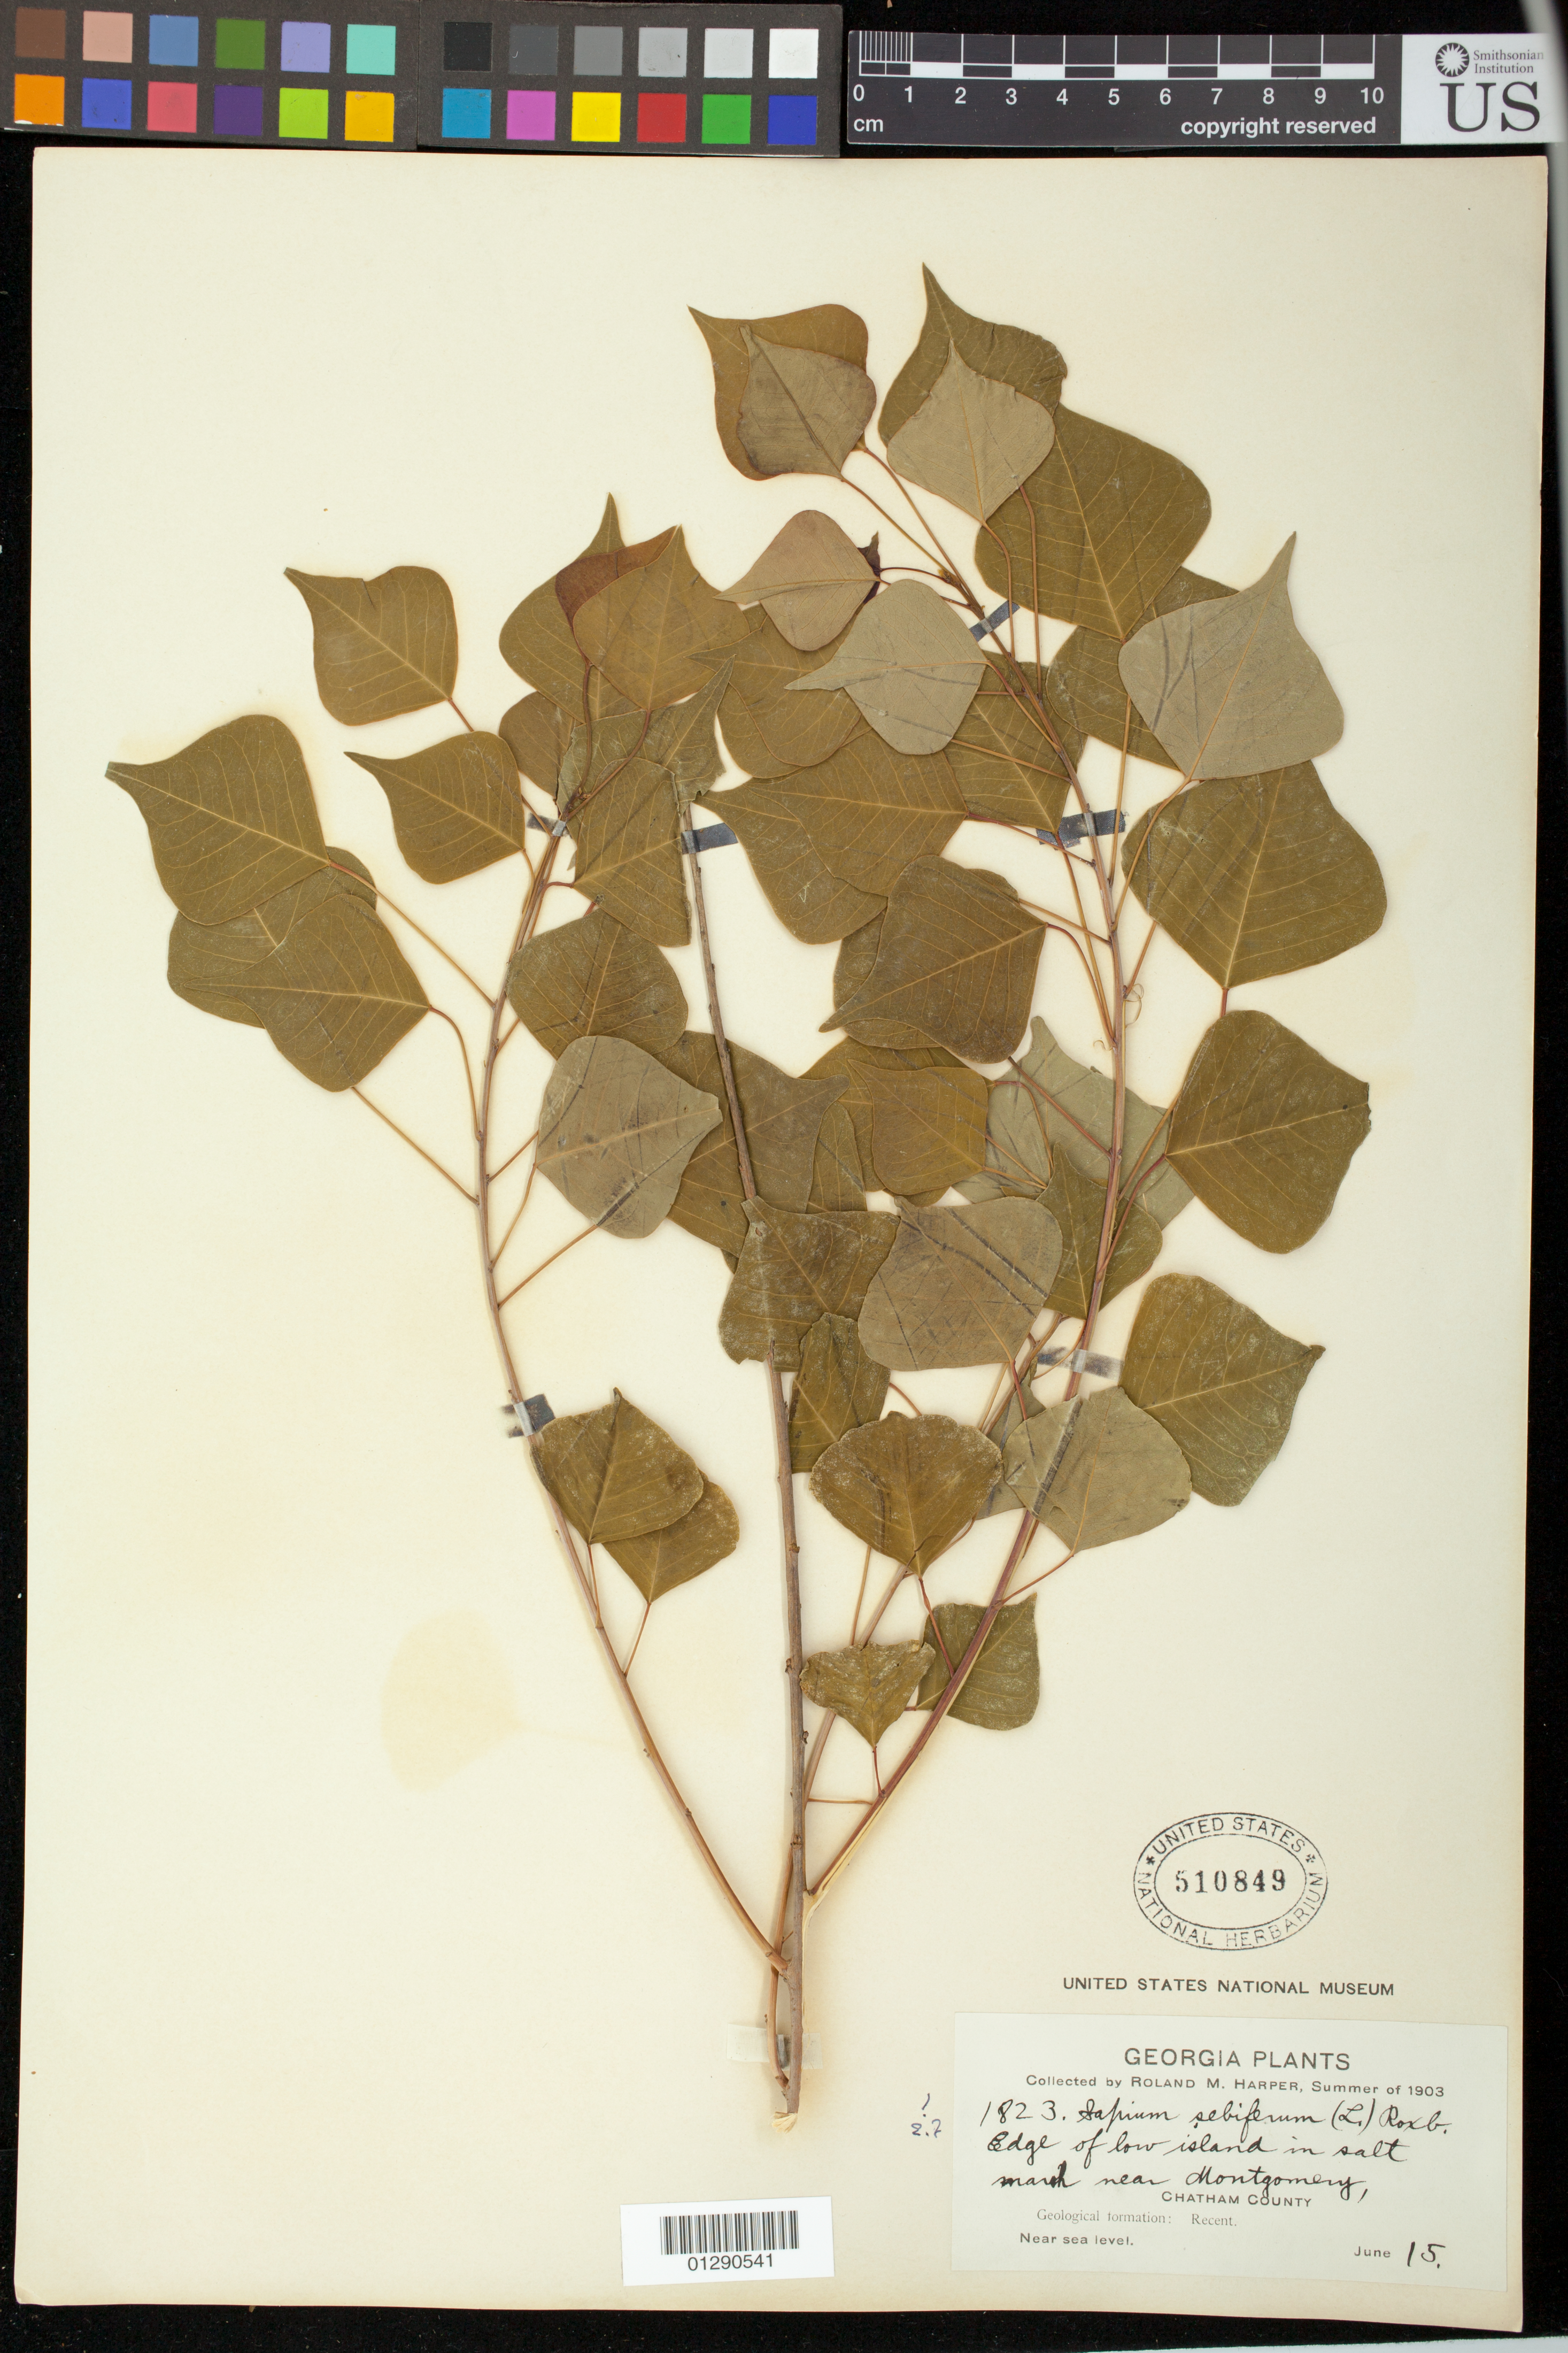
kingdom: Plantae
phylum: Tracheophyta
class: Magnoliopsida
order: Malpighiales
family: Euphorbiaceae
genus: Sapium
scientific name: Sapium sebiferum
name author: (L.) Roxb.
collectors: R. M. Harper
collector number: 1823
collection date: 1903-06-15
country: United States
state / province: Georgia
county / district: Chatham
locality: edge of low island in salt marsh near Montgomery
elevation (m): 0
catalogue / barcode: US 510849